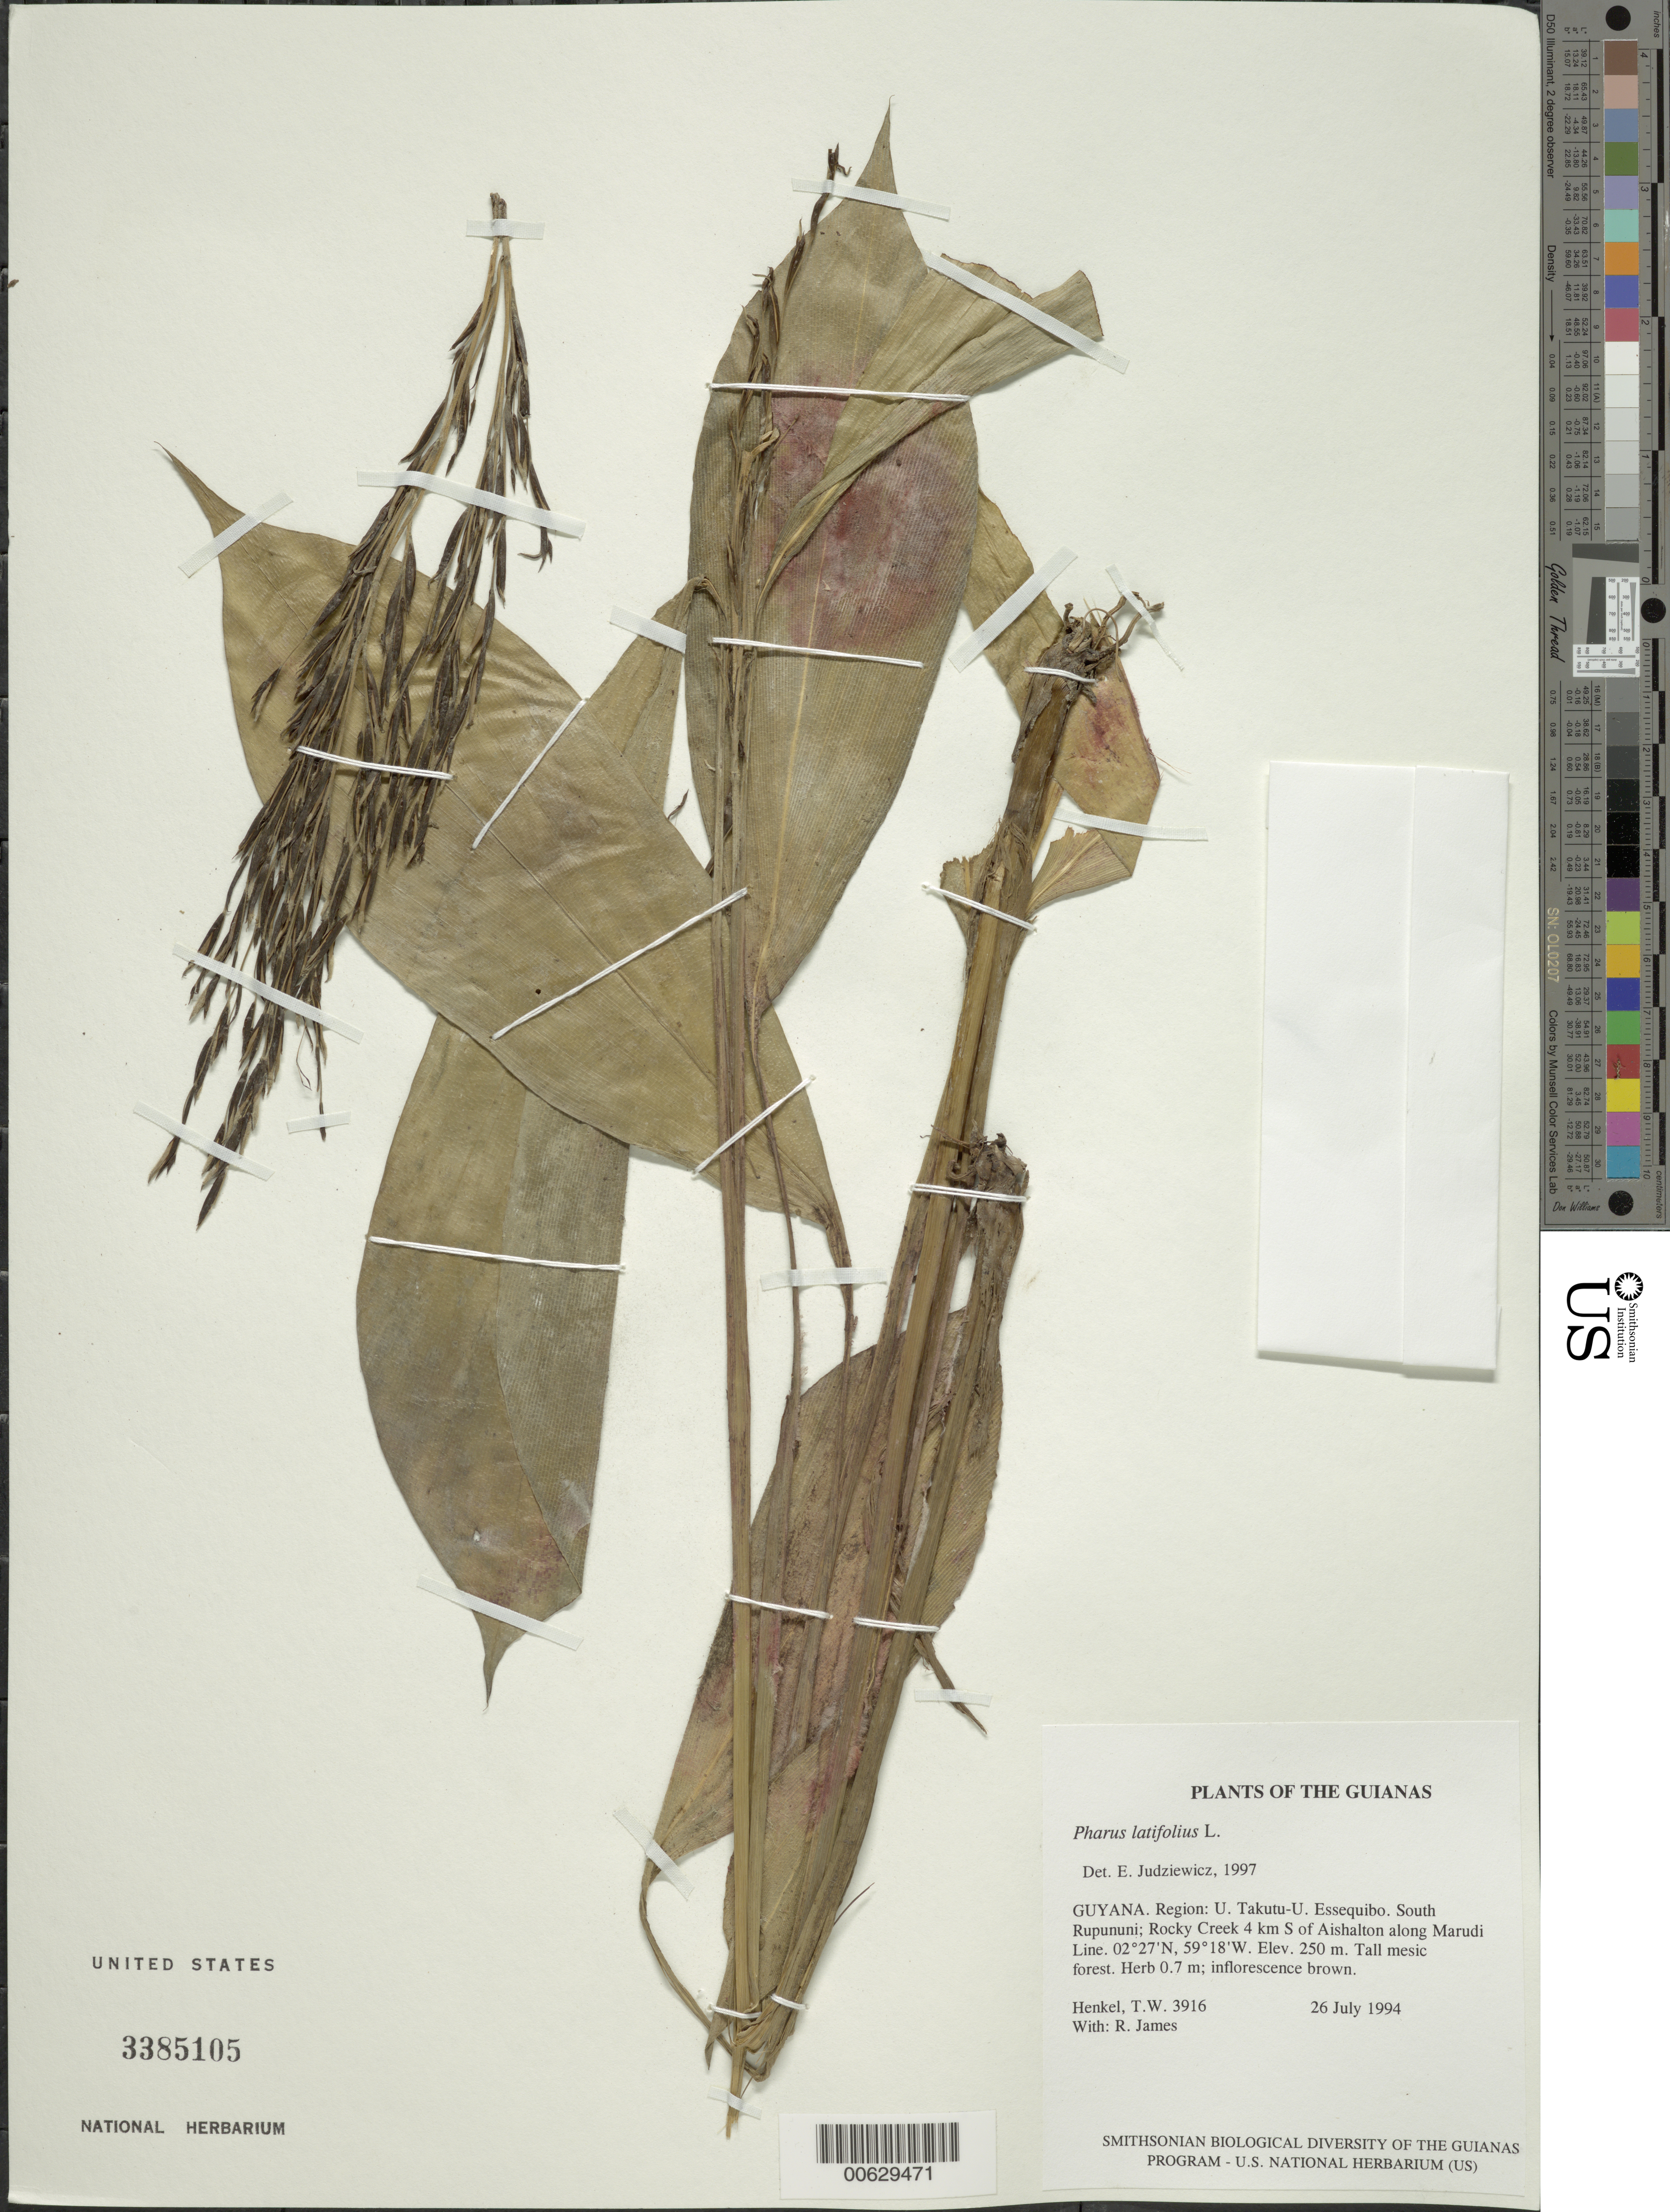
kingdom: Plantae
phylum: Tracheophyta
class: Liliopsida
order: Poales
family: Poaceae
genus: Pharus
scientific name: Pharus latifolius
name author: L.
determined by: Judziewicz, E. J.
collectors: T. Henkel & R. James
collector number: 3916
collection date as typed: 26 July 1994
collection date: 1994-07-26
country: Guyana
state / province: U. Takutu-U. Essequibo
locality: South Rupununi; Rocky Creek 4 km S of Aishalton along Marudi Line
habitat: Tall mesic forest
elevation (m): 250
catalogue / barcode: US 3385105